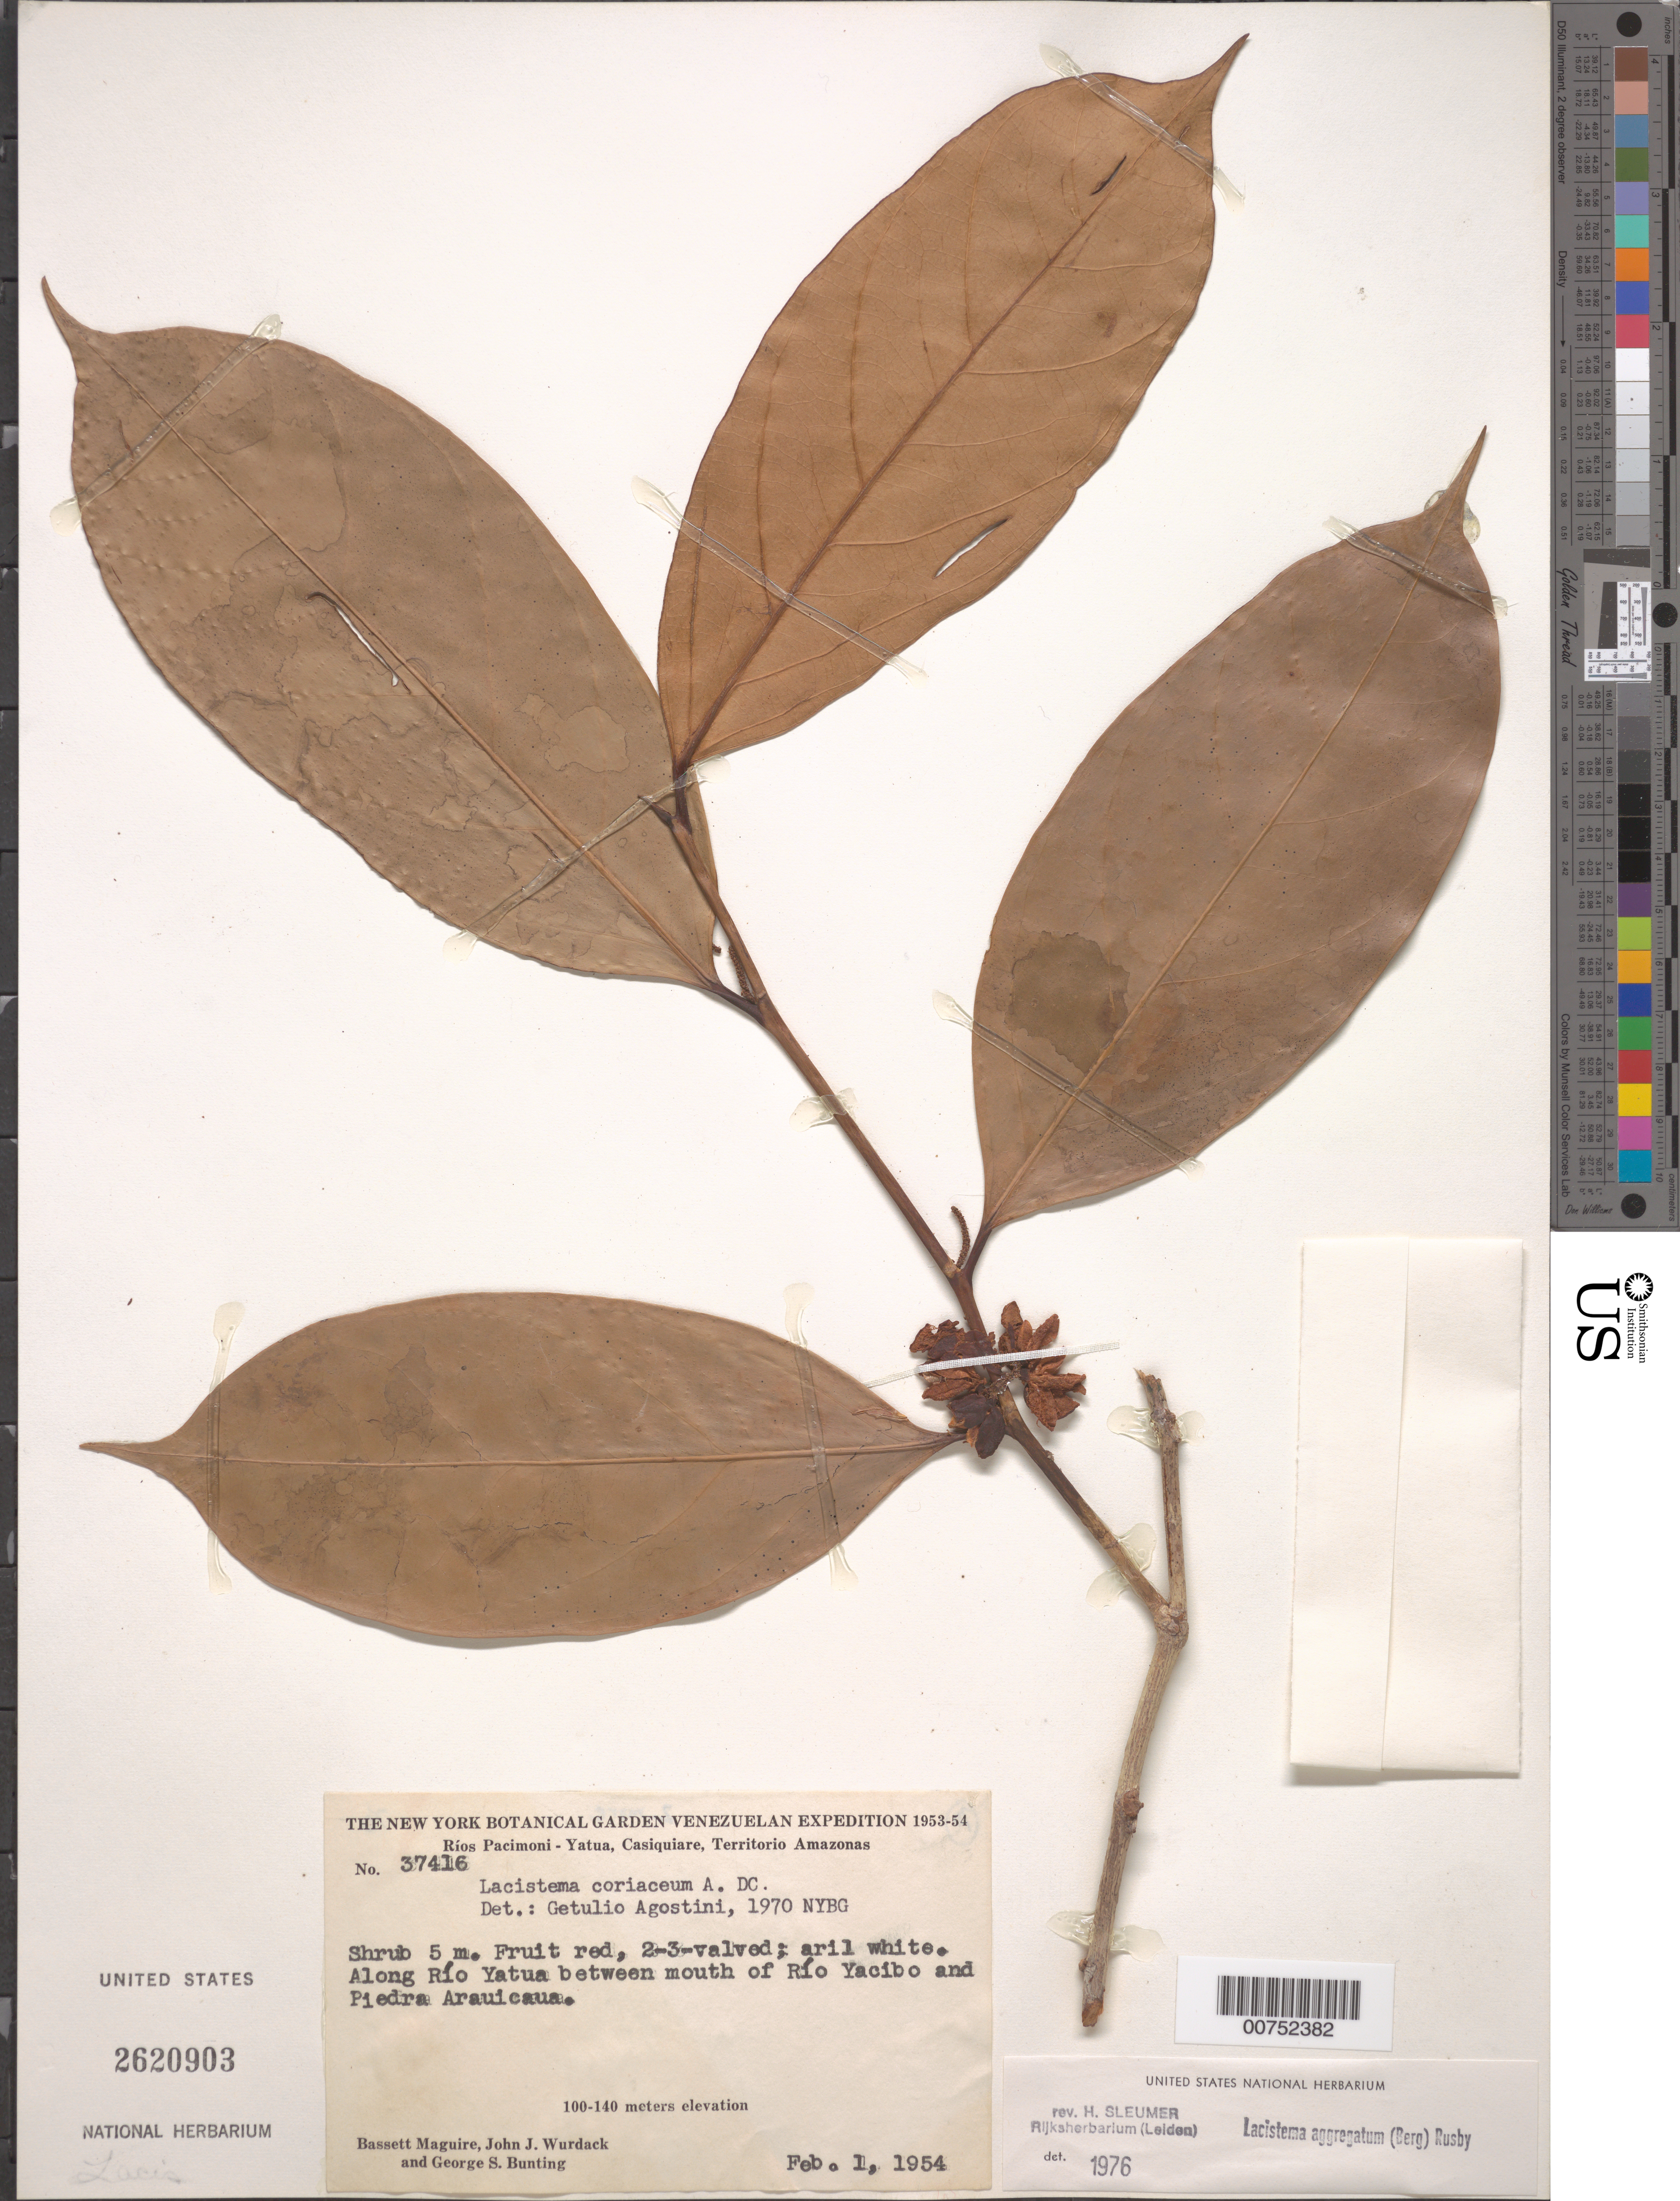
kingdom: Plantae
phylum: Tracheophyta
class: Magnoliopsida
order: Malpighiales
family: Lacistemataceae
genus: Lacistema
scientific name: Lacistema aggregatum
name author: (P.J. Bergius) Rusby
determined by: Sleumer, H. O.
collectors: B. Maguire, J. J. Wurdack & G. S. Bunting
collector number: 37416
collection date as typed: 1-Feb-54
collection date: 1954-02-01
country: Venezuela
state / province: Amazonas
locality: Río Yatua, between mouth of Río Yacibo and Piedra Arauicaua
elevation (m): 110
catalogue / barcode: US 2620903